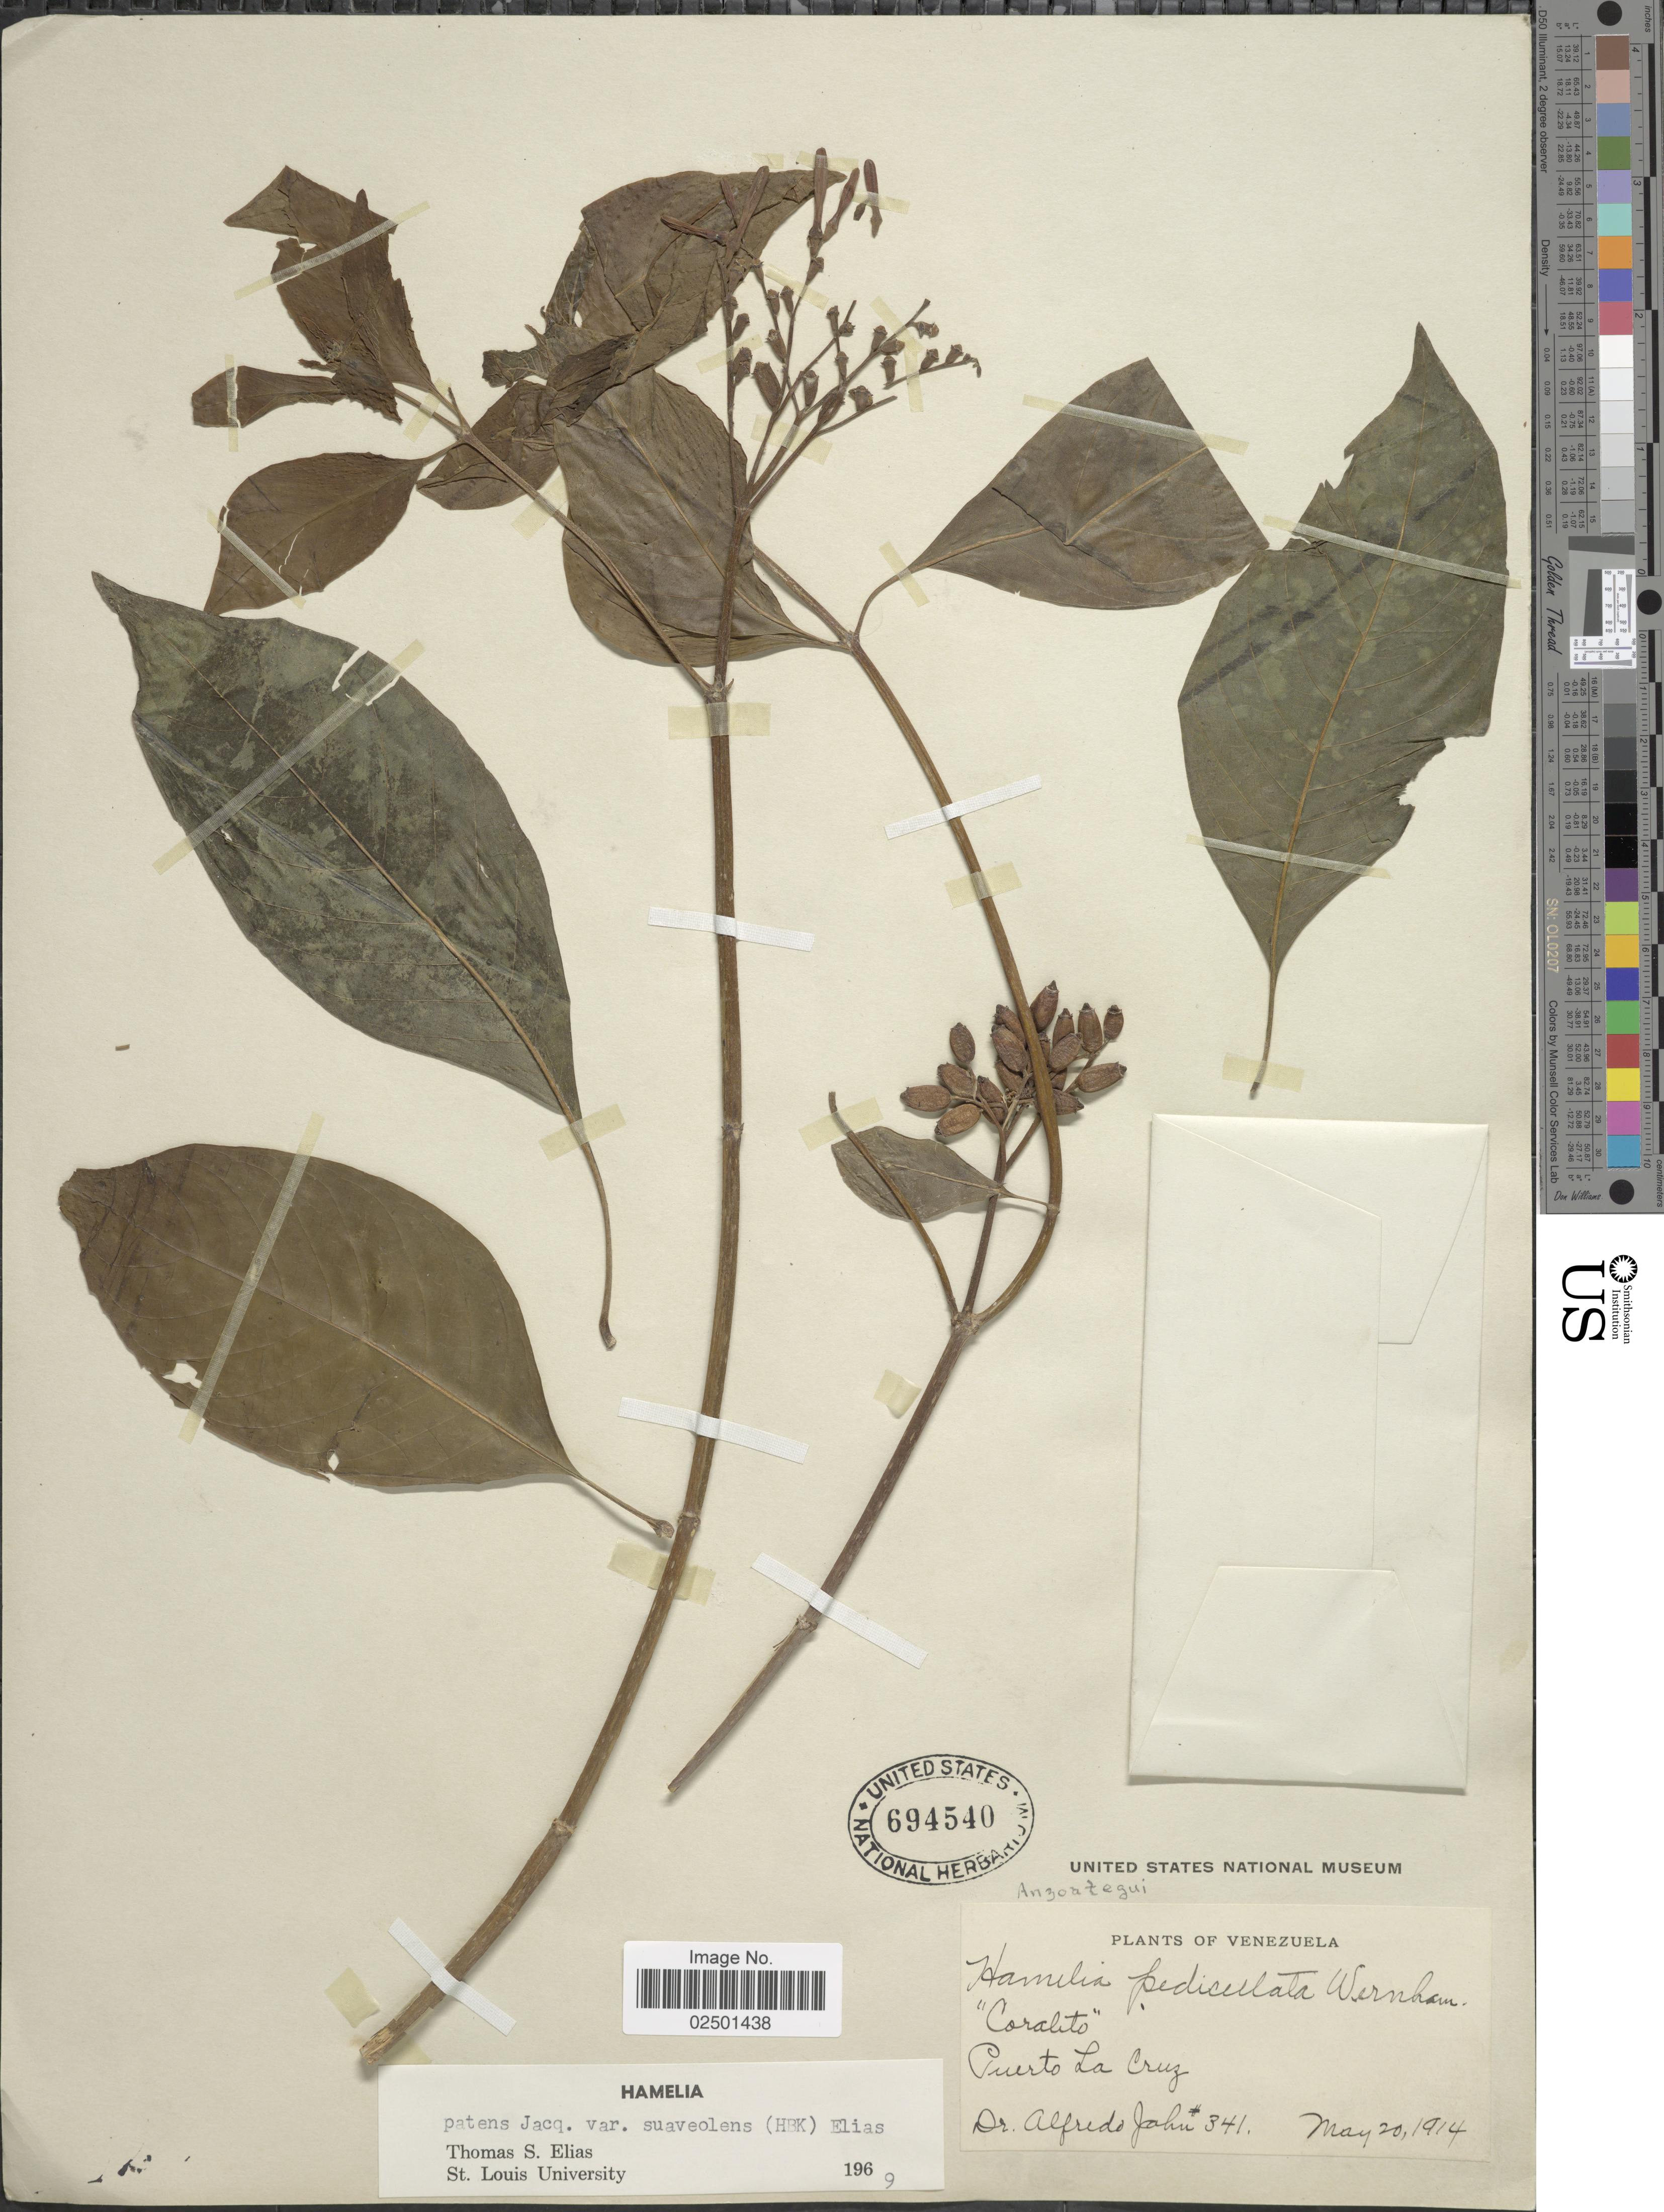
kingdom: Plantae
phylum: Tracheophyta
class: Magnoliopsida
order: Gentianales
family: Rubiaceae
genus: Hamelia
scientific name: Hamelia patens var. glabra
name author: Oerst.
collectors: A. Jahn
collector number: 341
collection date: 1914-05-20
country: Venezuela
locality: Coralito. Puerto La Cruz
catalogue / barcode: US 694540